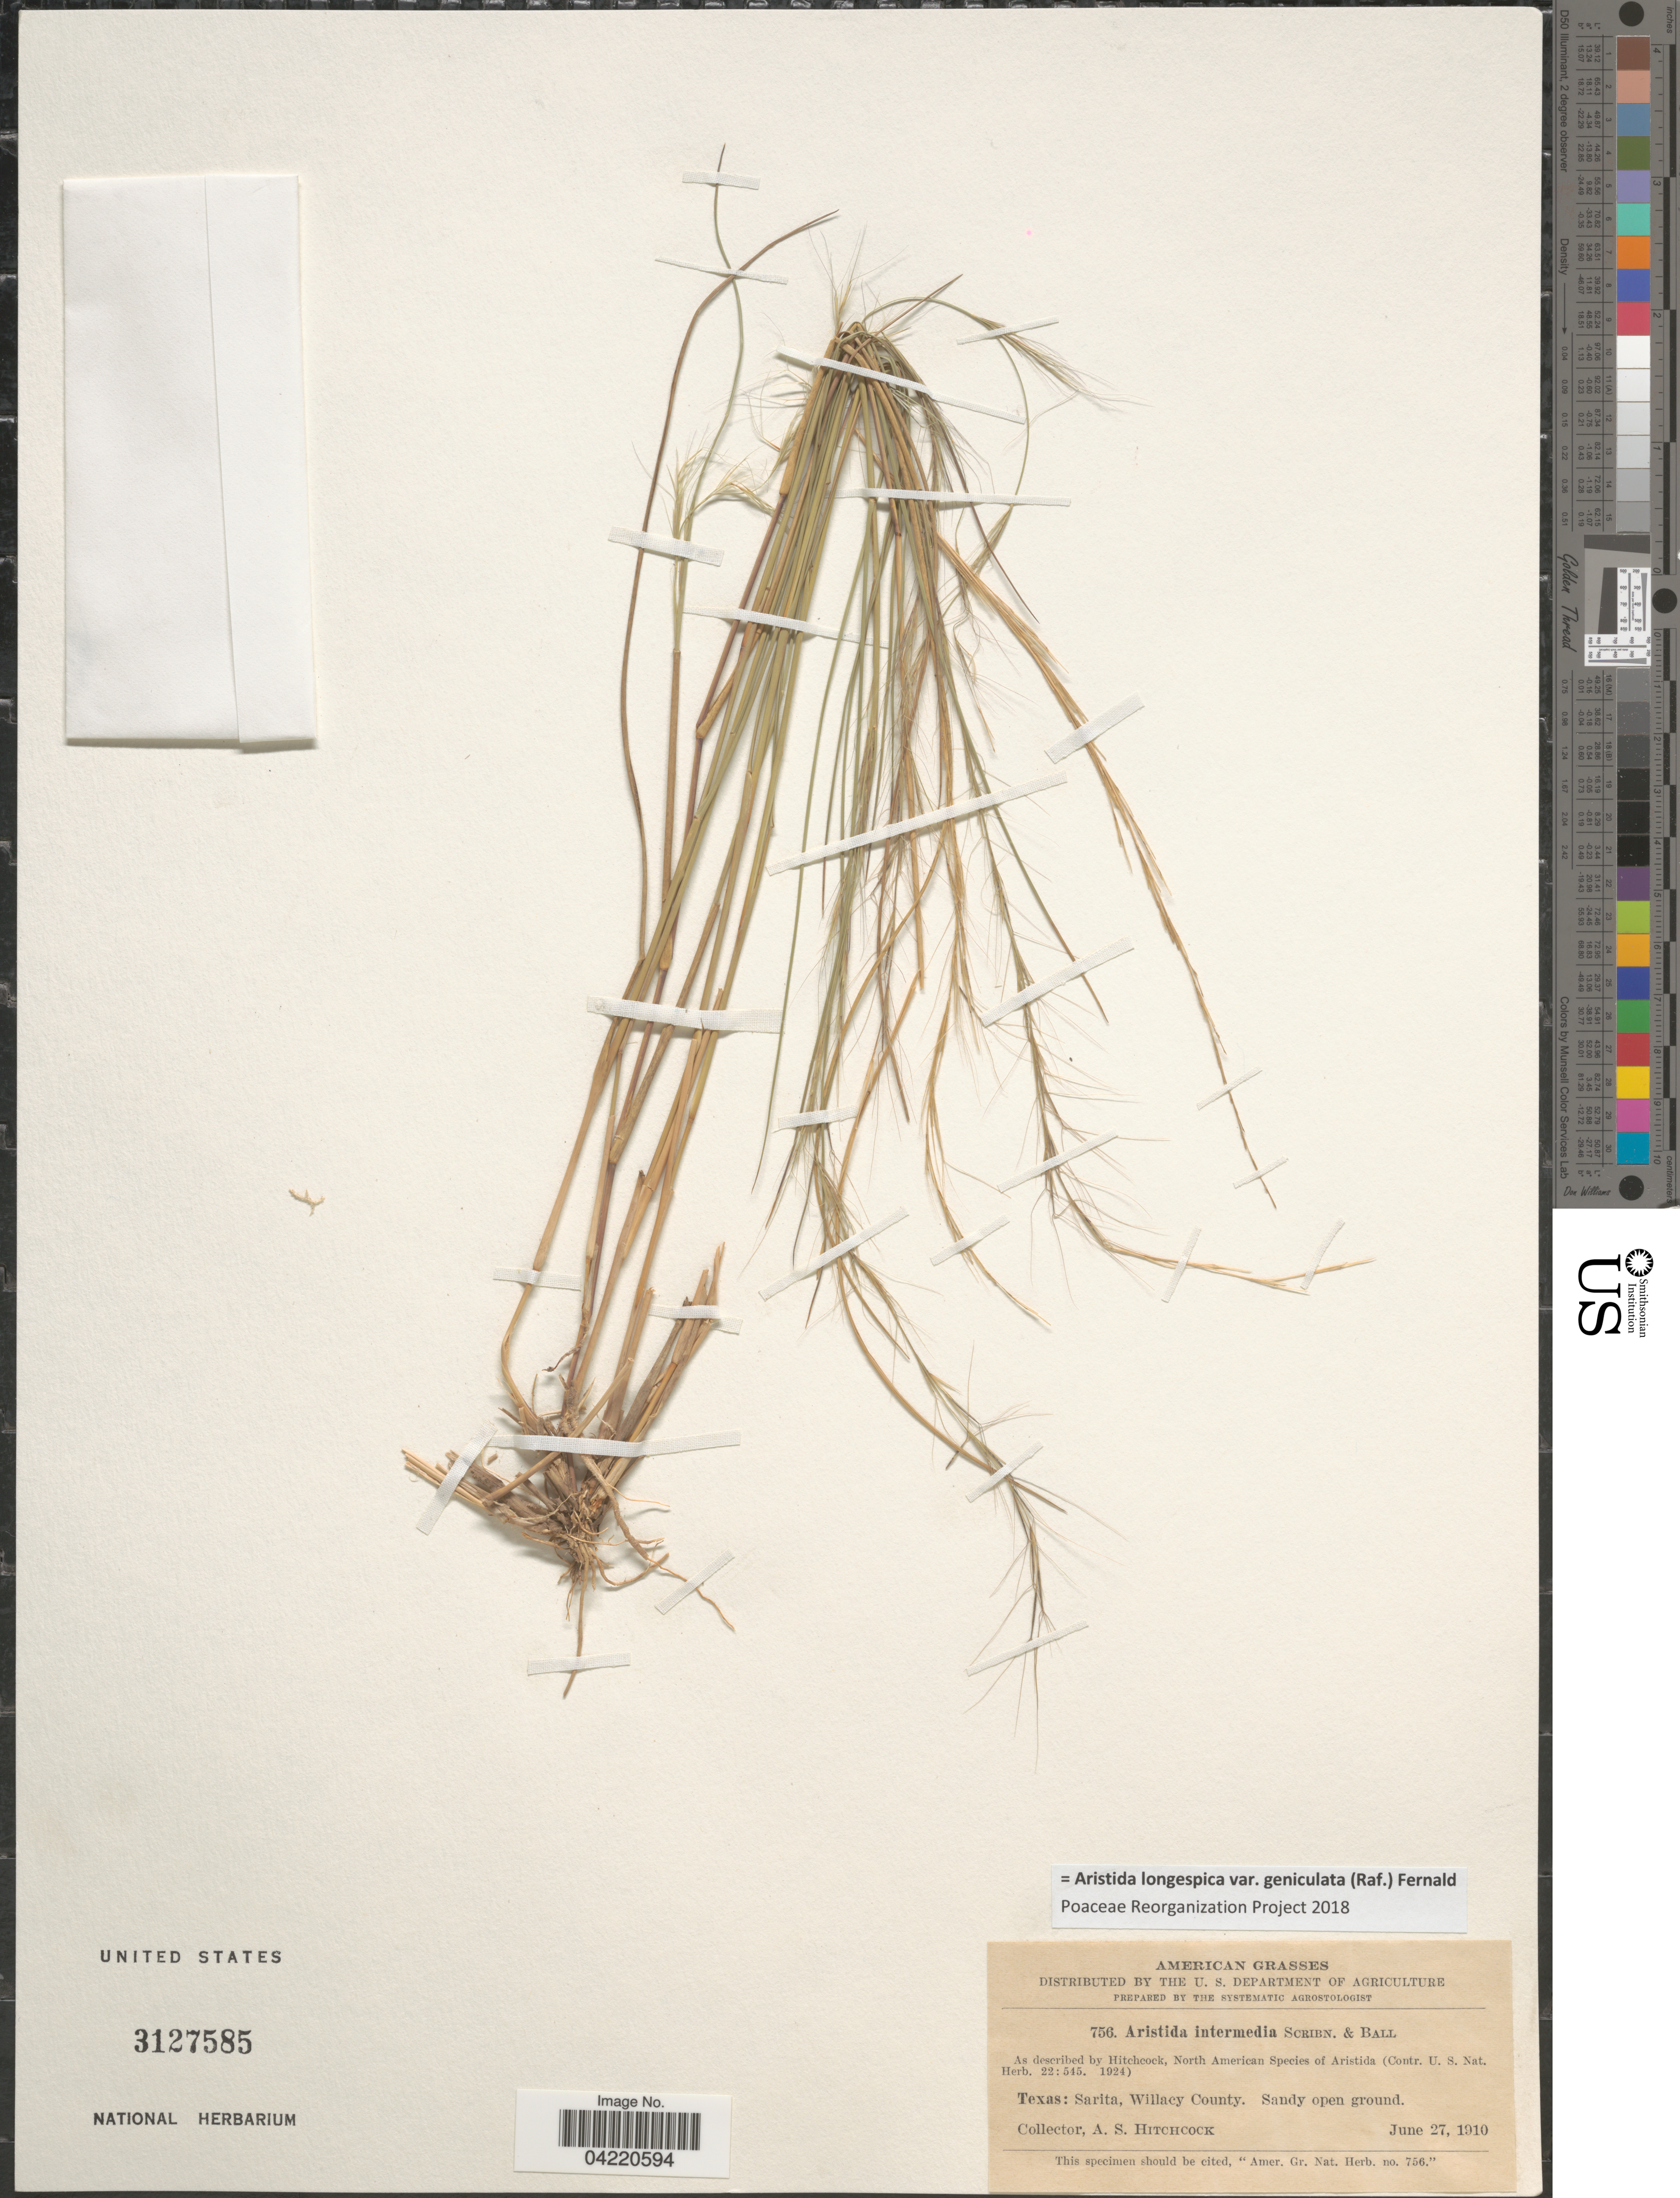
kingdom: Plantae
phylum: Tracheophyta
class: Liliopsida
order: Poales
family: Poaceae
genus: Aristida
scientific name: Aristida longespica var. geniculata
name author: (Raf.) Fernald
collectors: A. S. Hitchcock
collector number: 756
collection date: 1910-06-27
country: United States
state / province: Texas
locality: Sarita, Willacy County.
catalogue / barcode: US 3127585